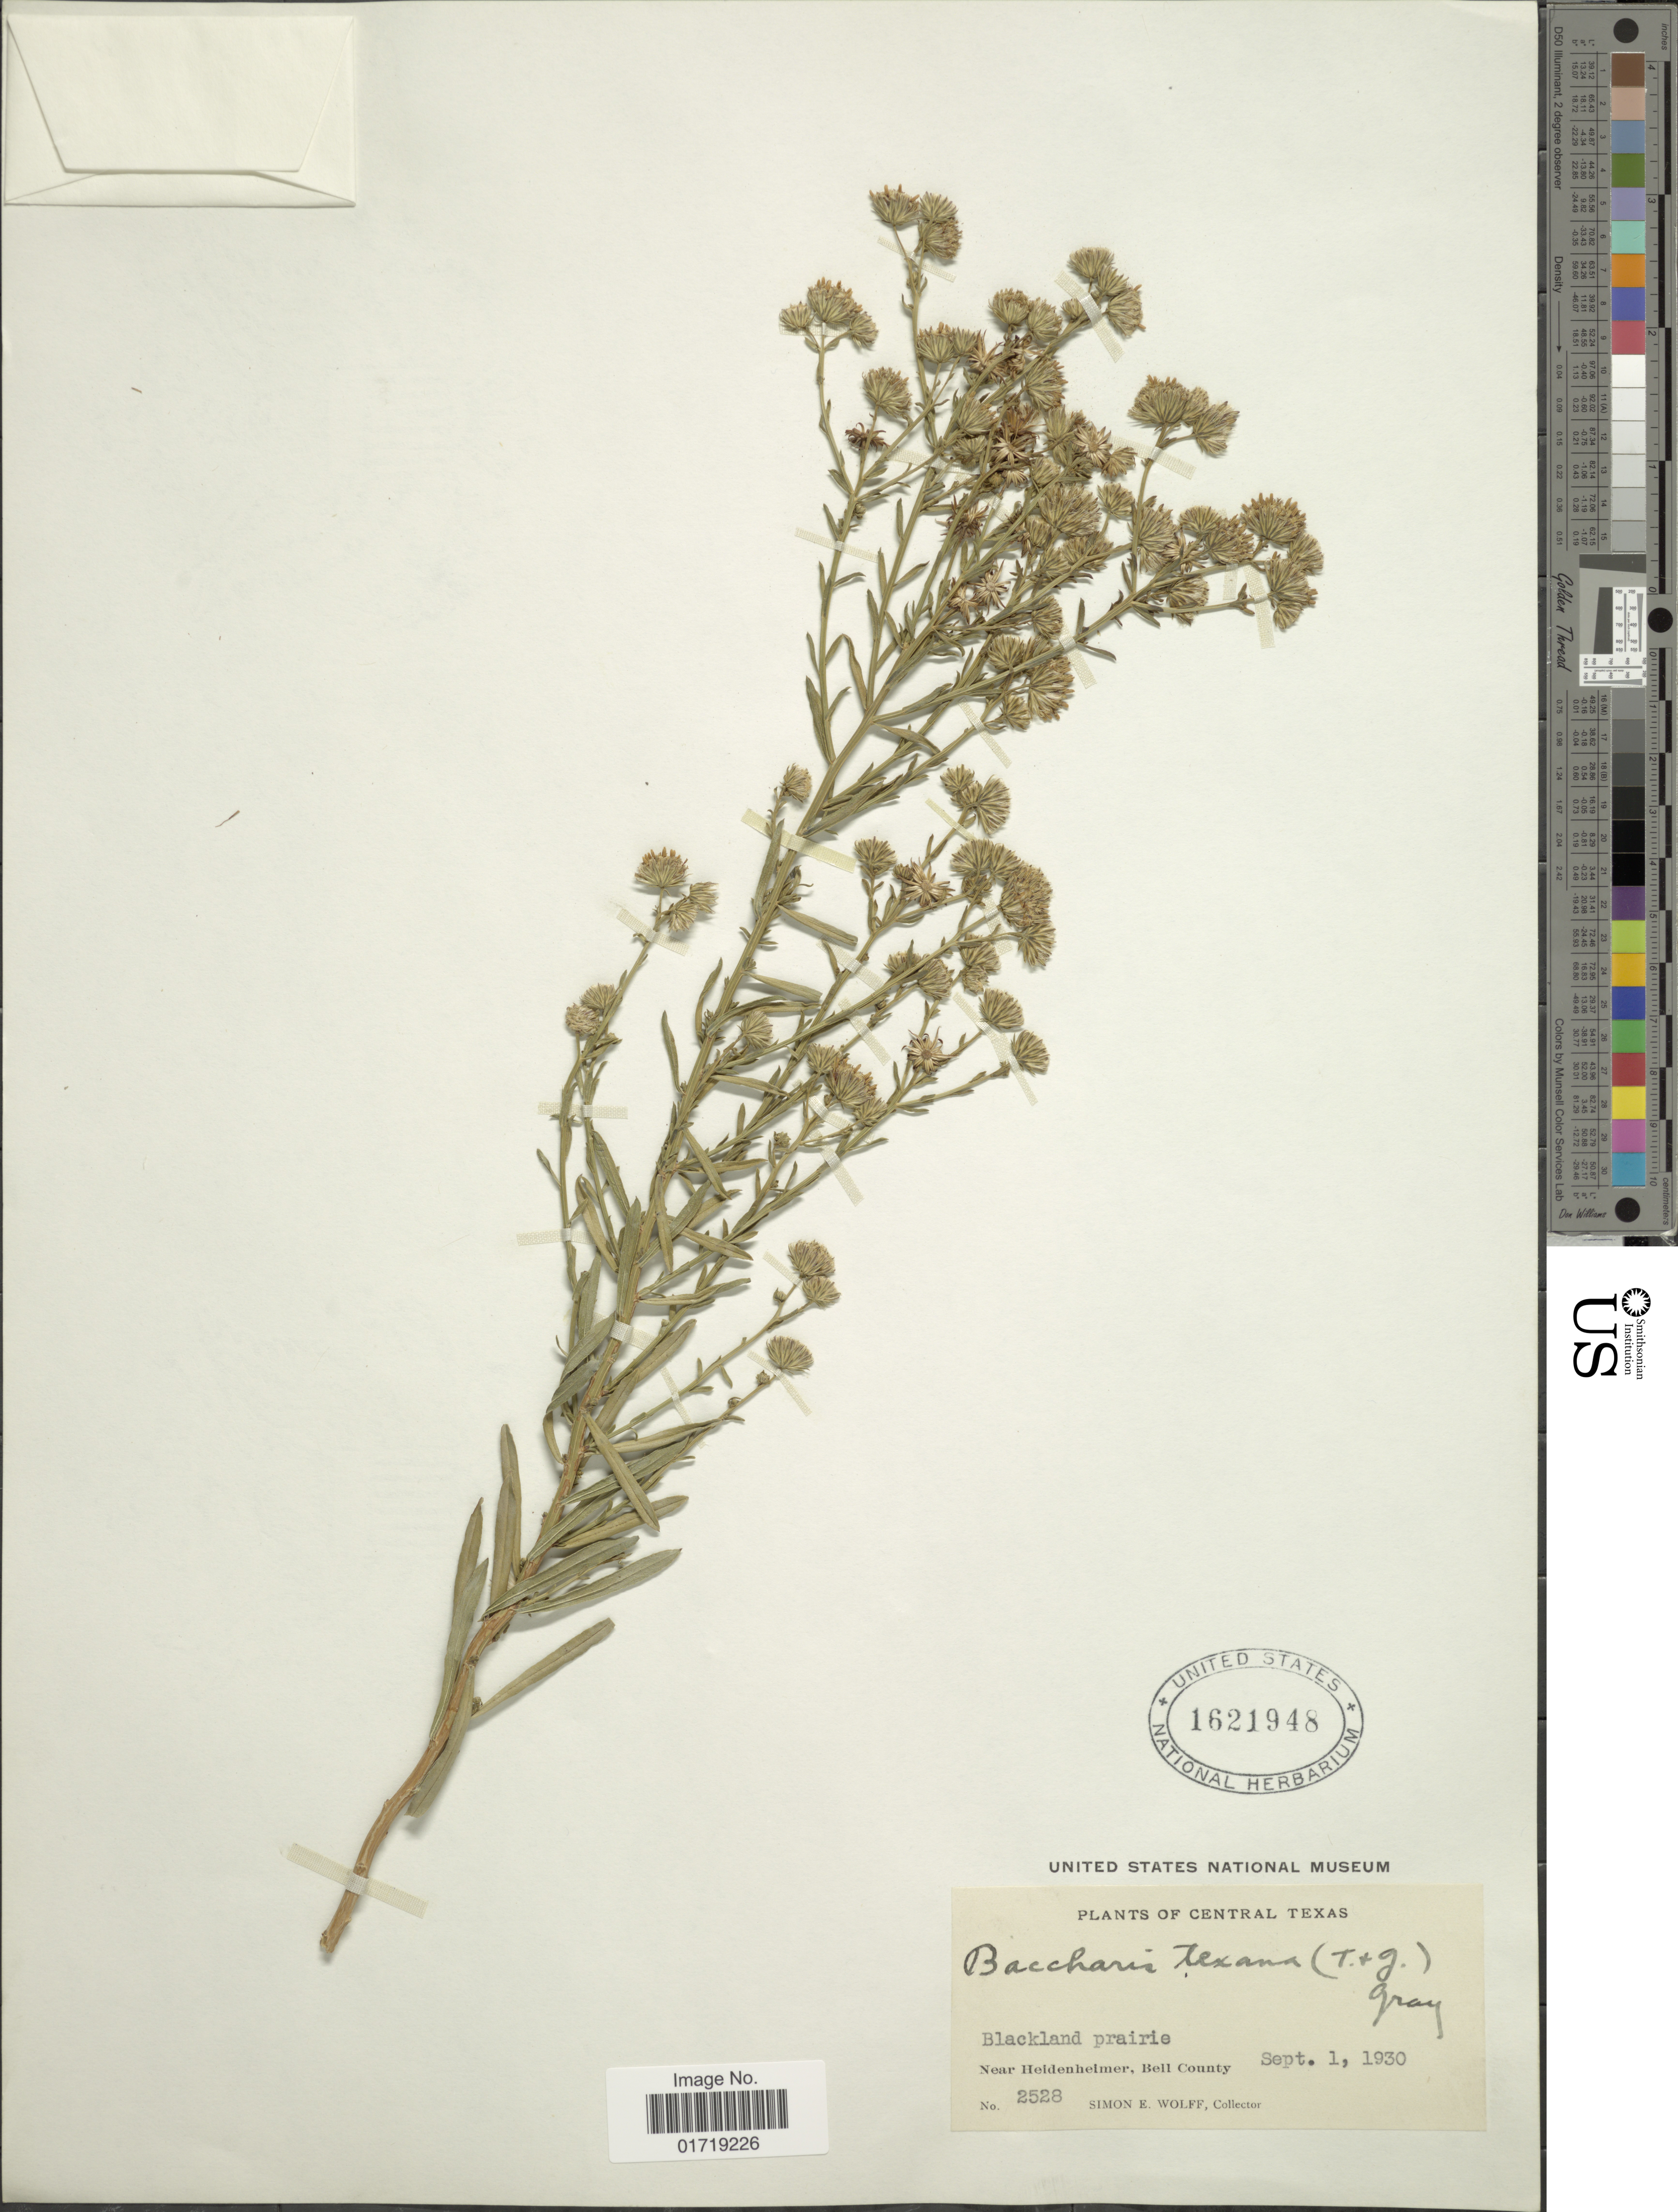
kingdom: Plantae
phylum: Tracheophyta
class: Magnoliopsida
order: Asterales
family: Asteraceae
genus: Baccharis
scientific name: Baccharis texana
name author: (Torr.) A. Gray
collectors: S. E. Wolff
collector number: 2528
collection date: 1930-09-01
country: United States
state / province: Texas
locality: Central Texas, Blackland prairie, Near Heidenheimer, Bell County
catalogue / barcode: US 1621948